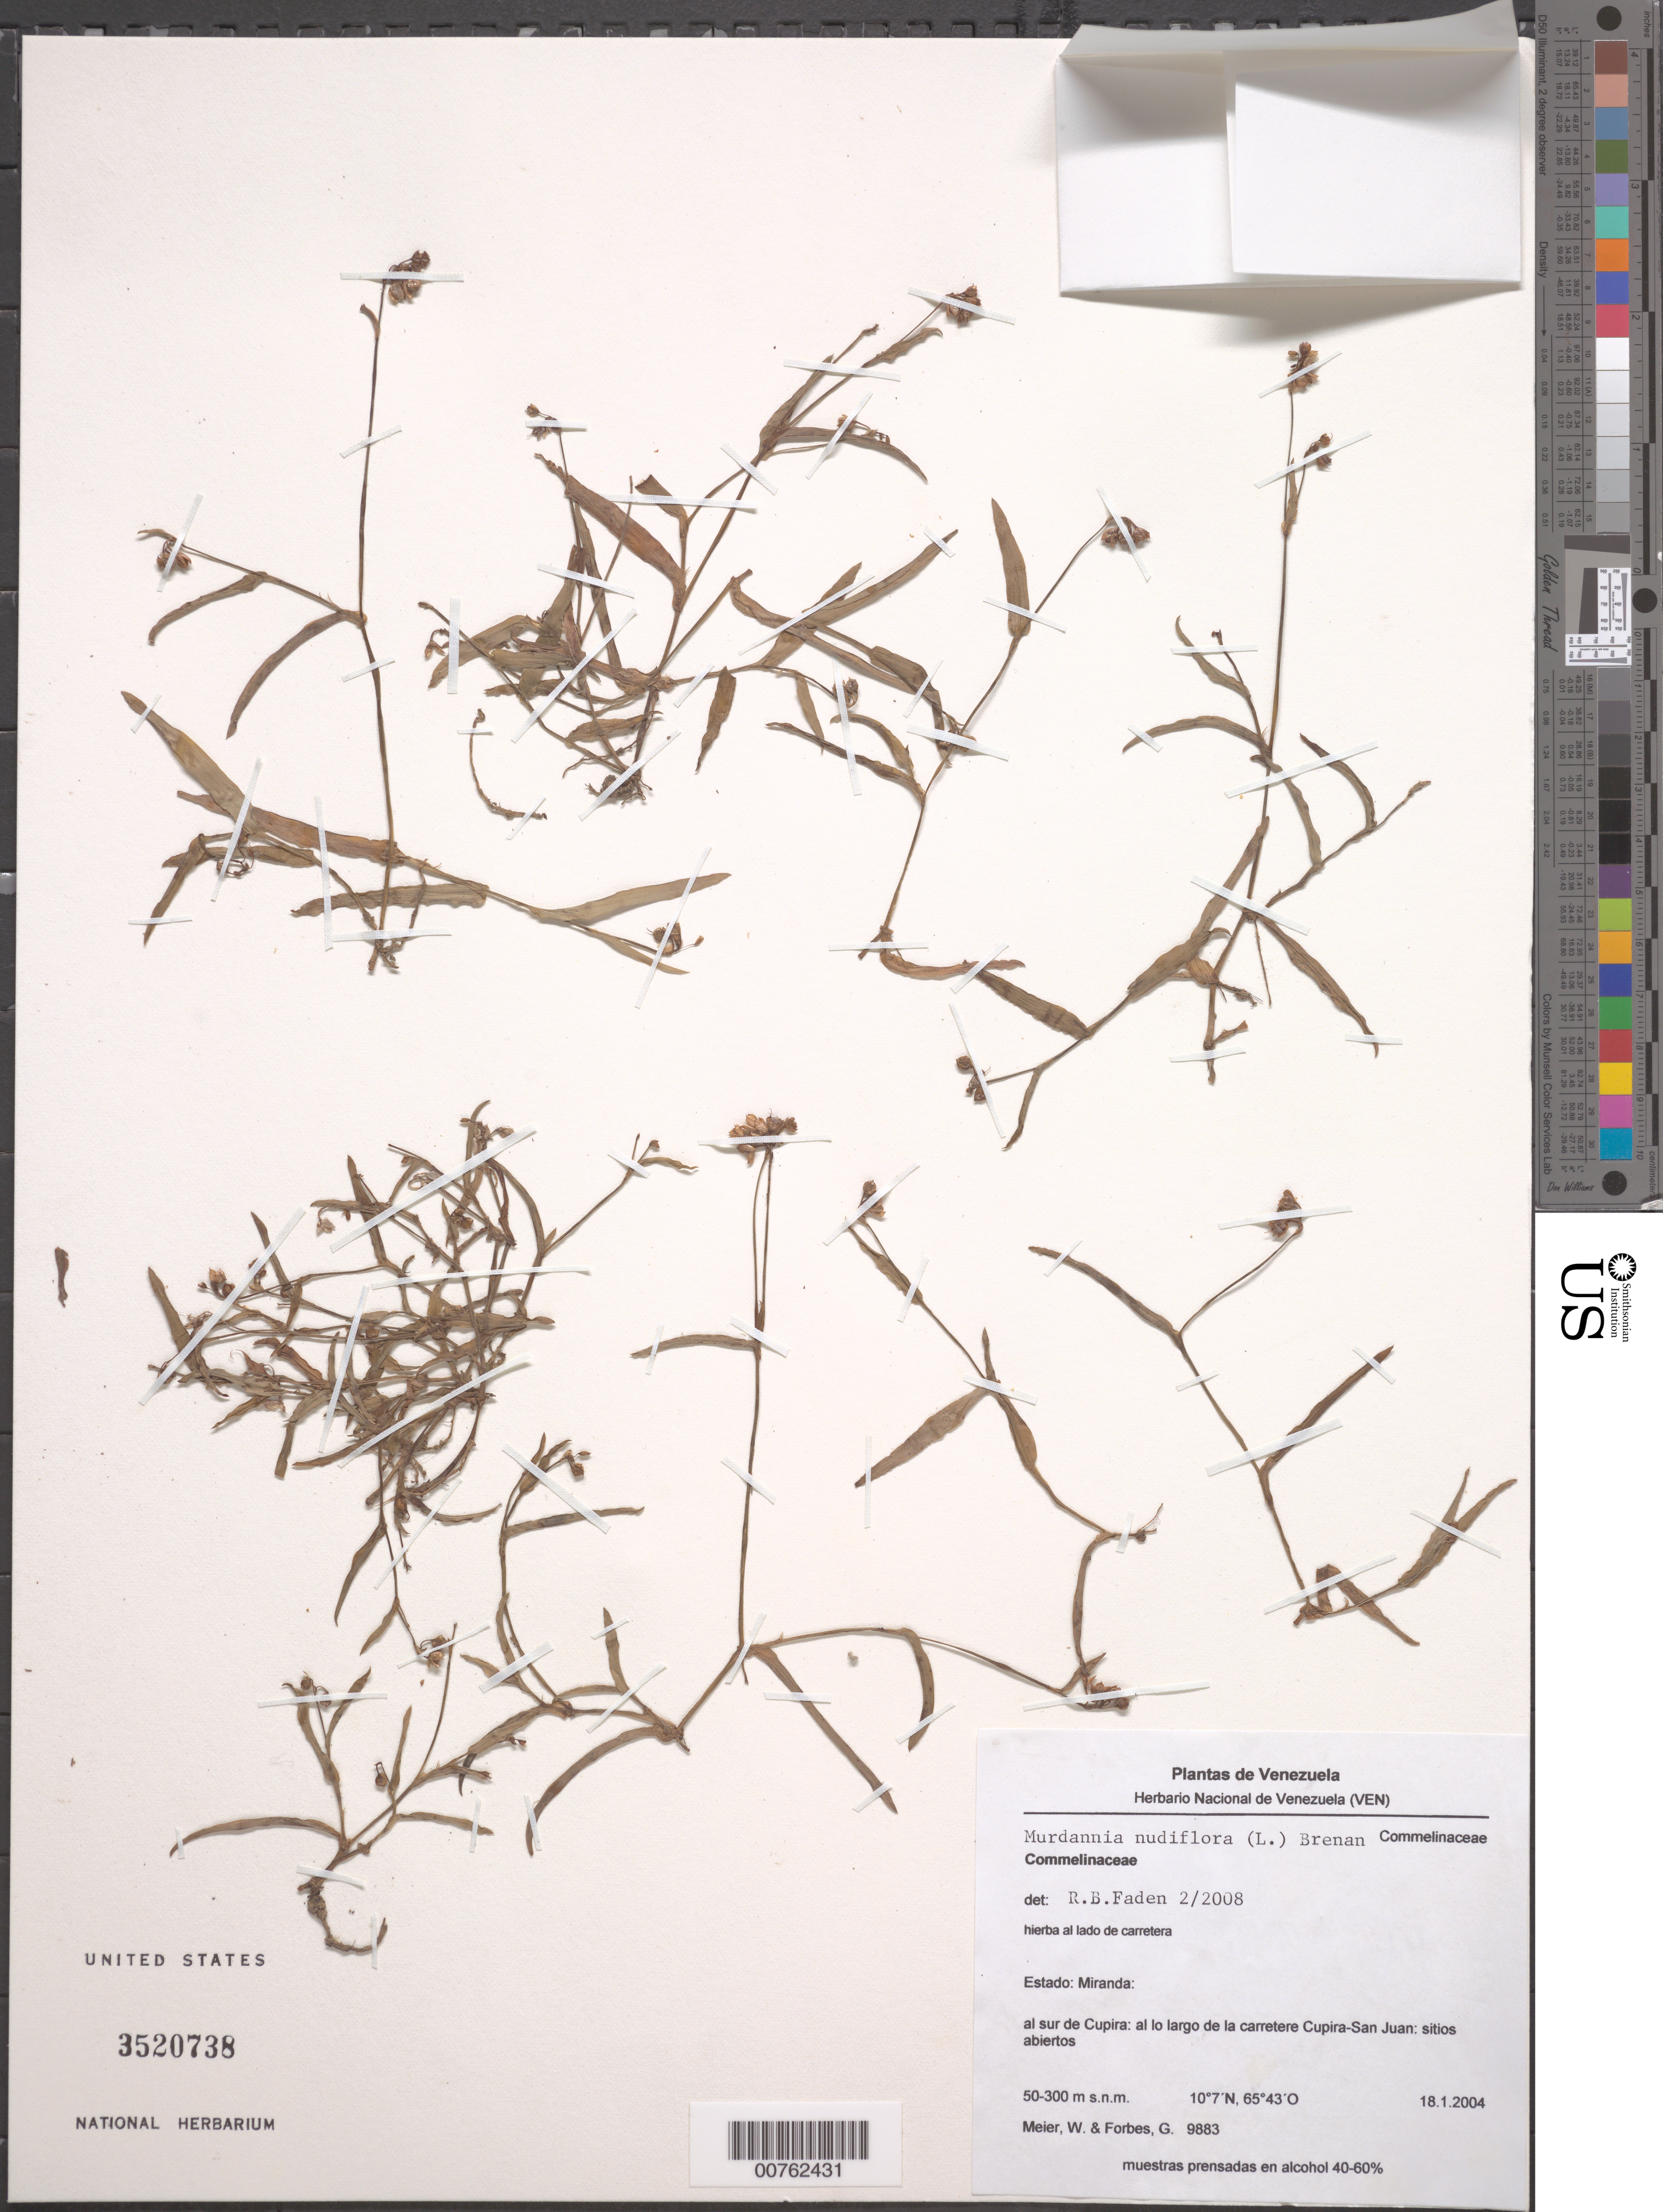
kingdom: Plantae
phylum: Tracheophyta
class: Liliopsida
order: Commelinales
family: Commelinaceae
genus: Murdannia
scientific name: Murdannia nudiflora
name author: (L.) Brenan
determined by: Faden, Robert B., (US), Smithsonian Institution - National Museum of Natural History (UNITED STATES)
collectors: W. Meier & G. Forbes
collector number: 9883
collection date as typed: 18 Jan 2004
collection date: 2004-01-18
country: Venezuela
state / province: Miranda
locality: al sur de Cupira: al lo largo de la carretere Cupira-San Juan: sitios abiertos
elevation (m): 50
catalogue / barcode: US 3520738